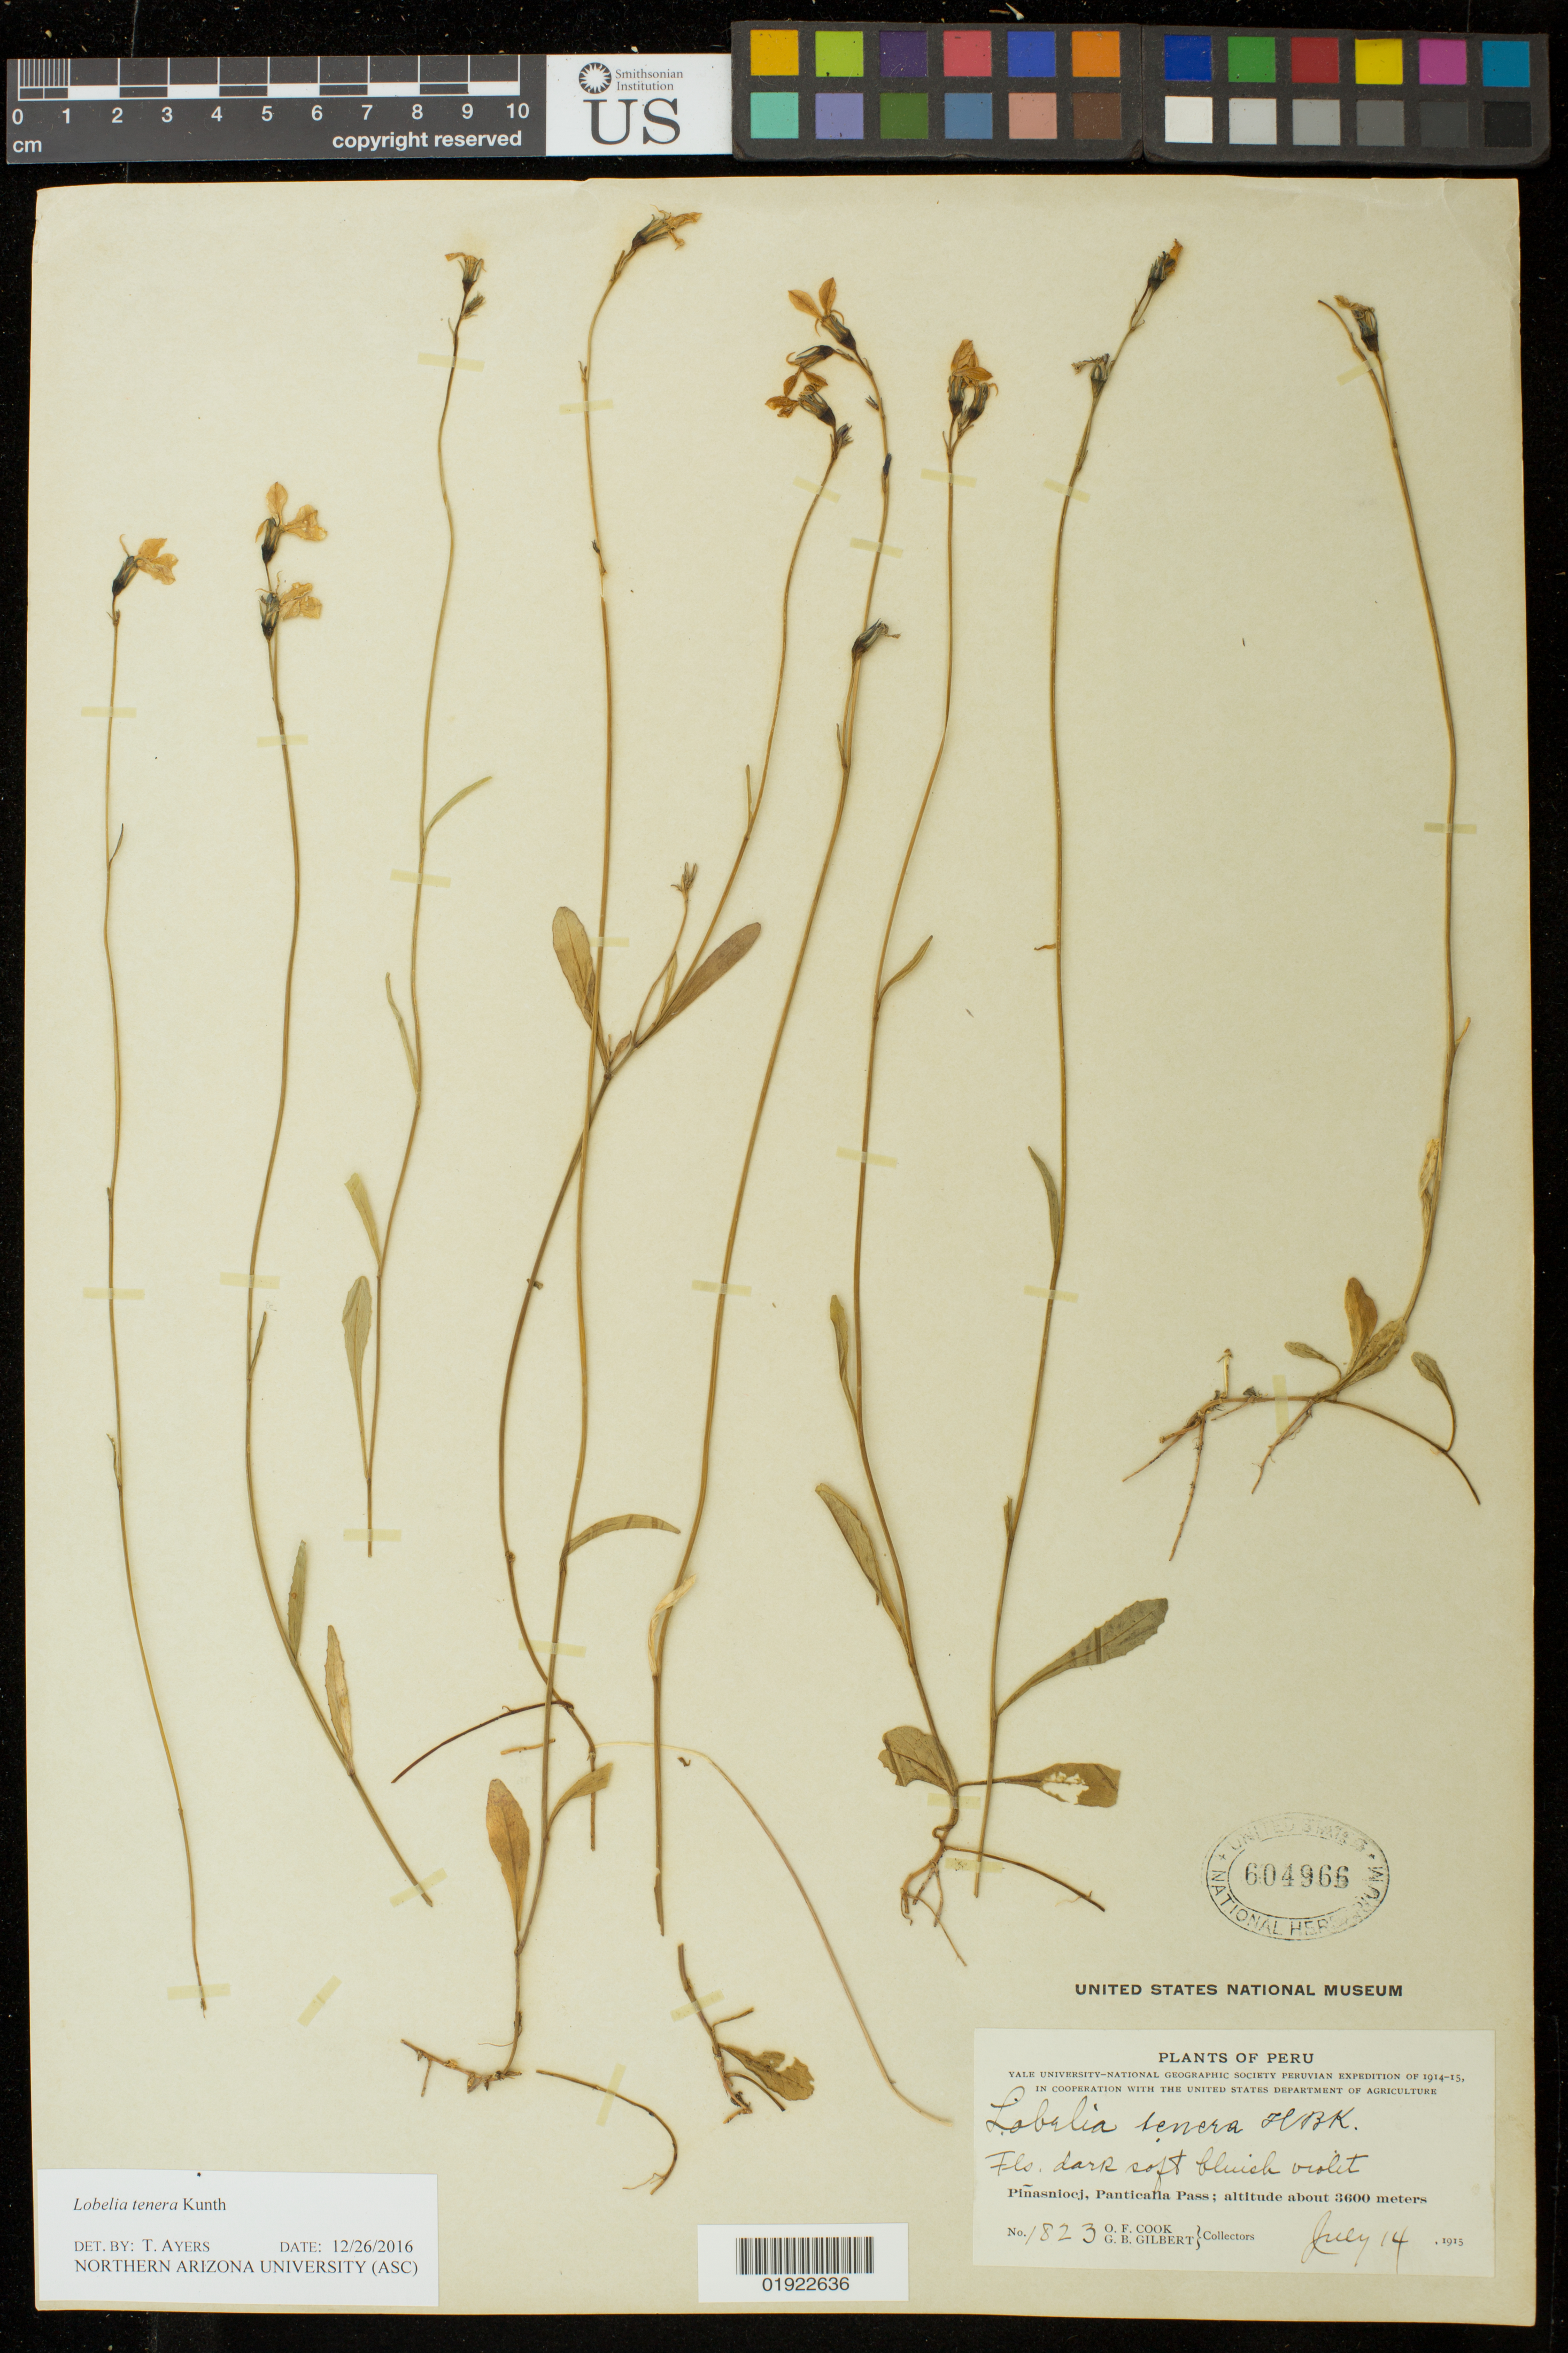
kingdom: Plantae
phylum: Tracheophyta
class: Magnoliopsida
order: Asterales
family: Campanulaceae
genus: Lobelia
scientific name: Lobelia tenera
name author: Kunth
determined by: Ayers, Tina J.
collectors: O. F. Cook & G. B. Gilbert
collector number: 1823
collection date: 1915-07-14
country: Peru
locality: Pinasniocj, Panticalla Pass.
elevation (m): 3600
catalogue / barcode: US 604966